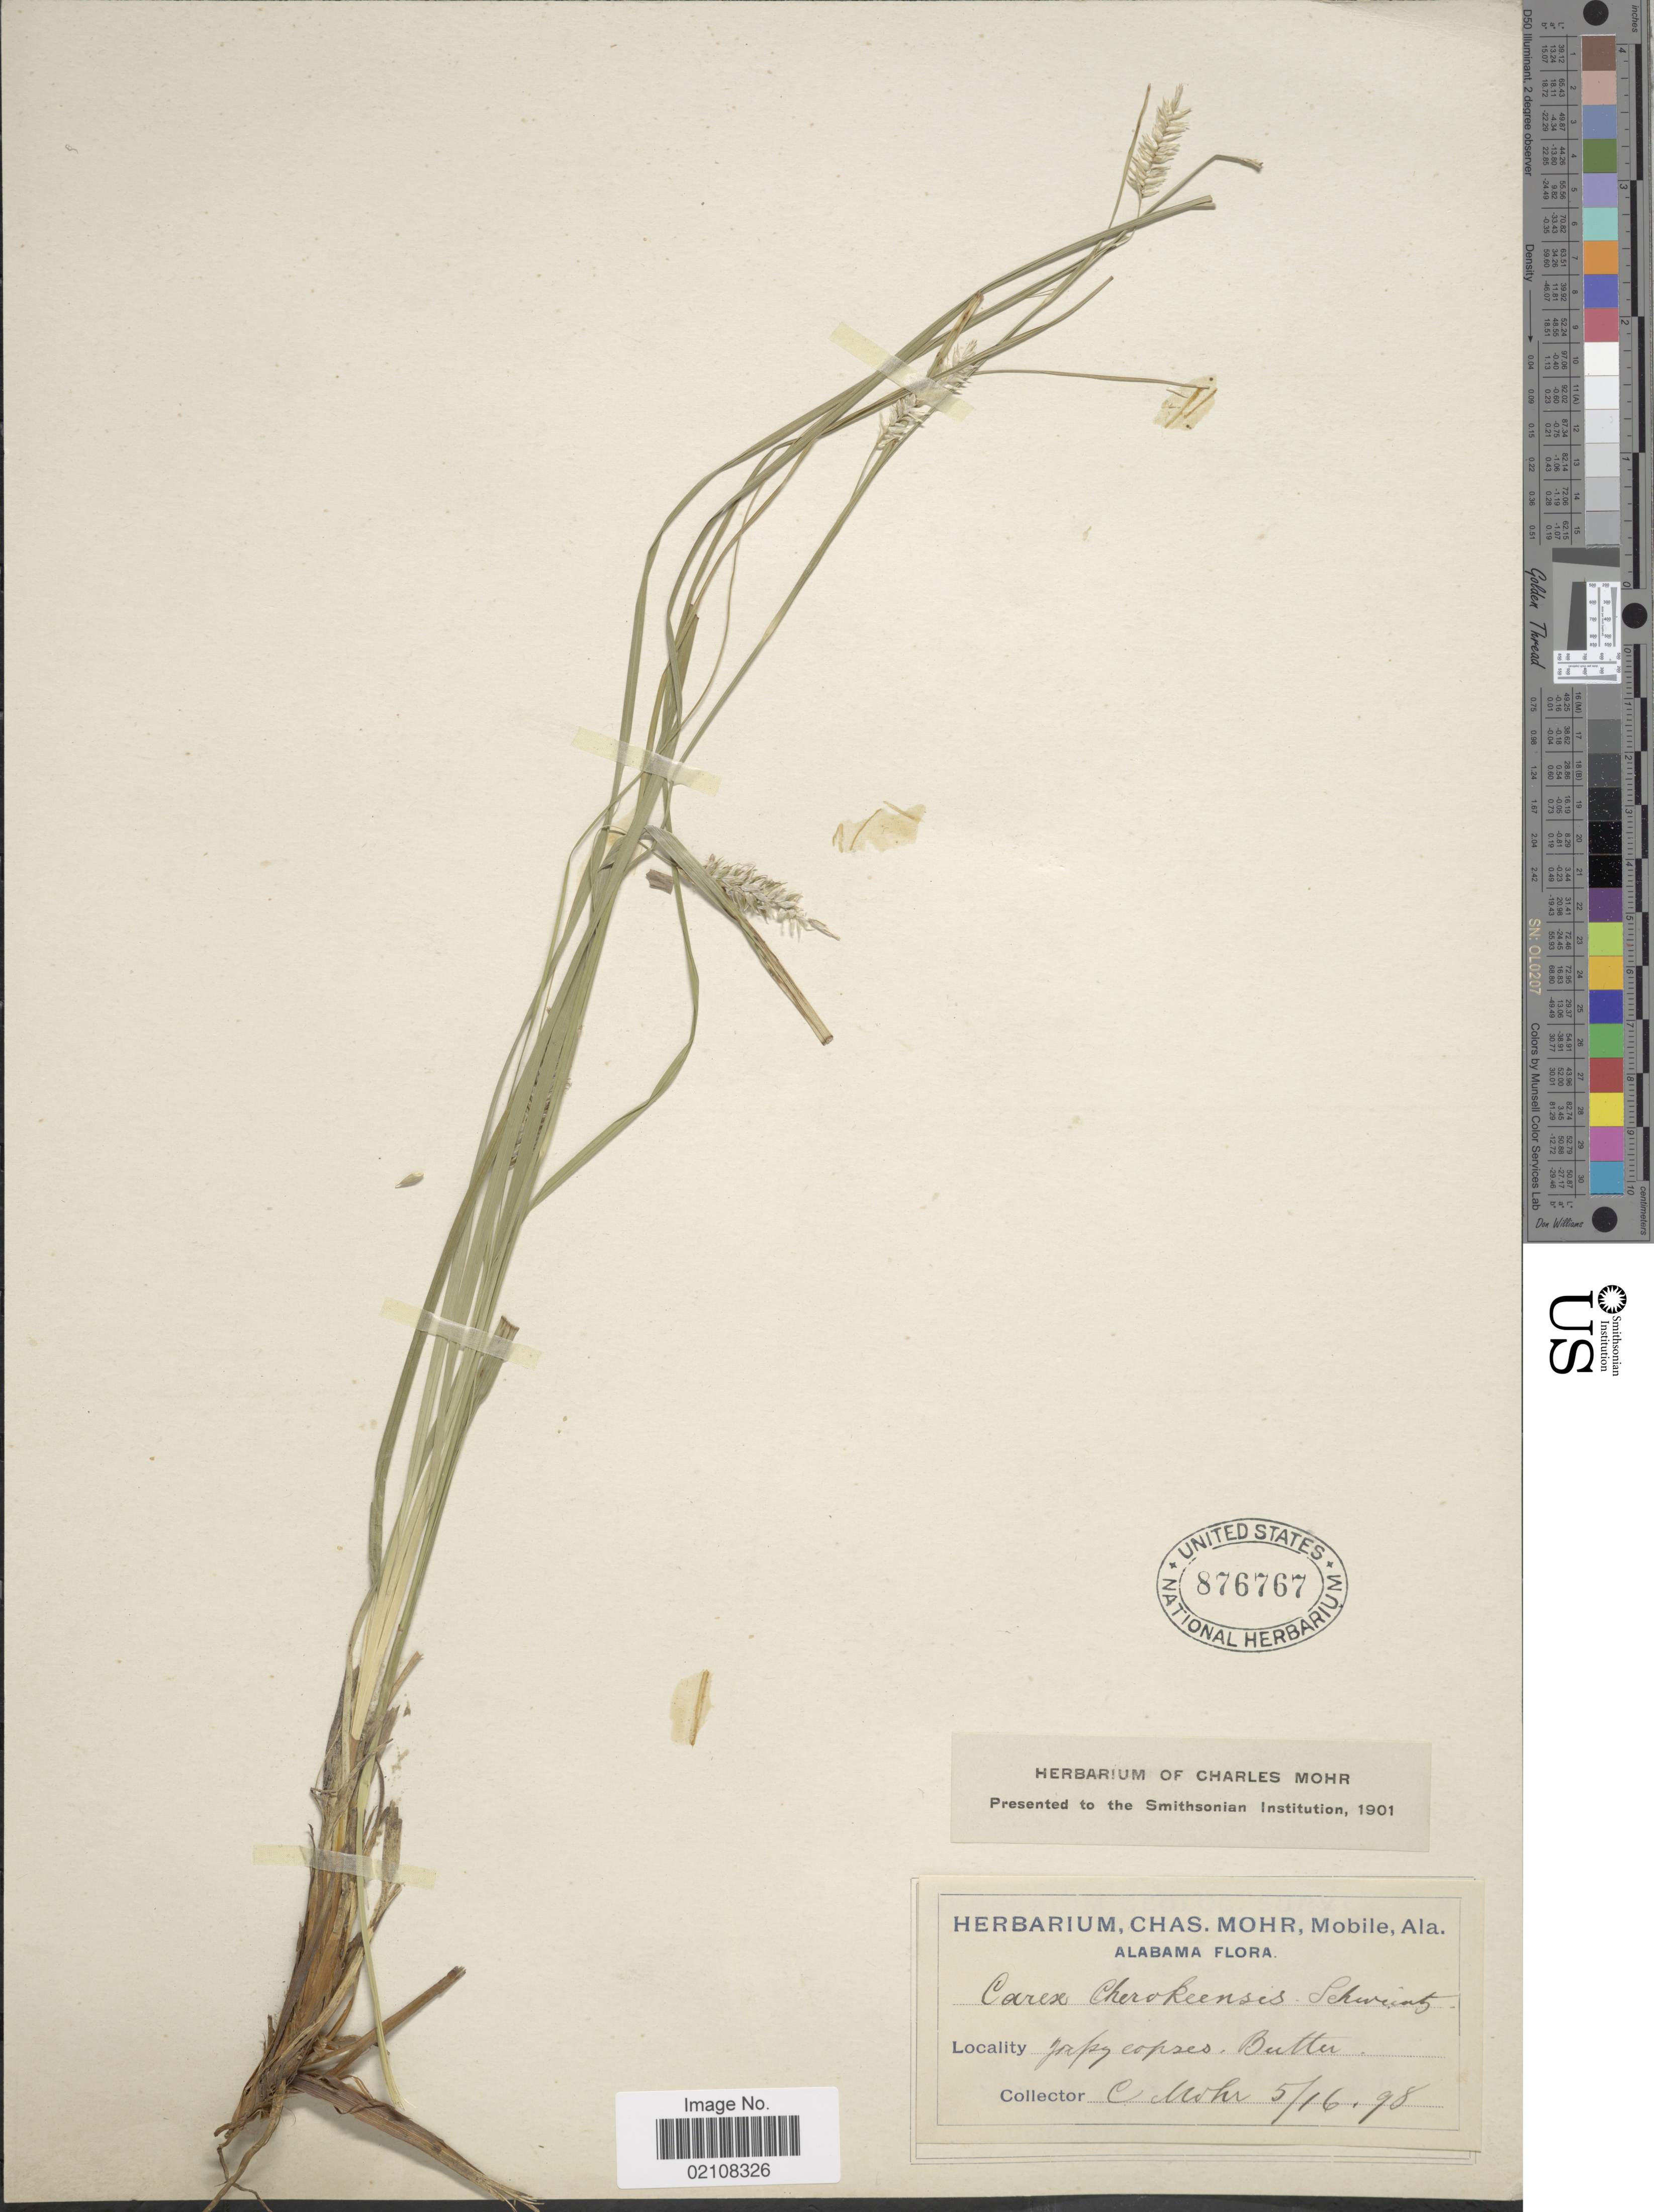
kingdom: Plantae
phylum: Tracheophyta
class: Liliopsida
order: Poales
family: Cyperaceae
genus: Carex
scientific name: Carex cherokeensis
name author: Schwein.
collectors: C. T. Mohr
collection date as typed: Transcribed d/m/y: 16/5/98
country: United States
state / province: Alabama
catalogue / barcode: US 876767